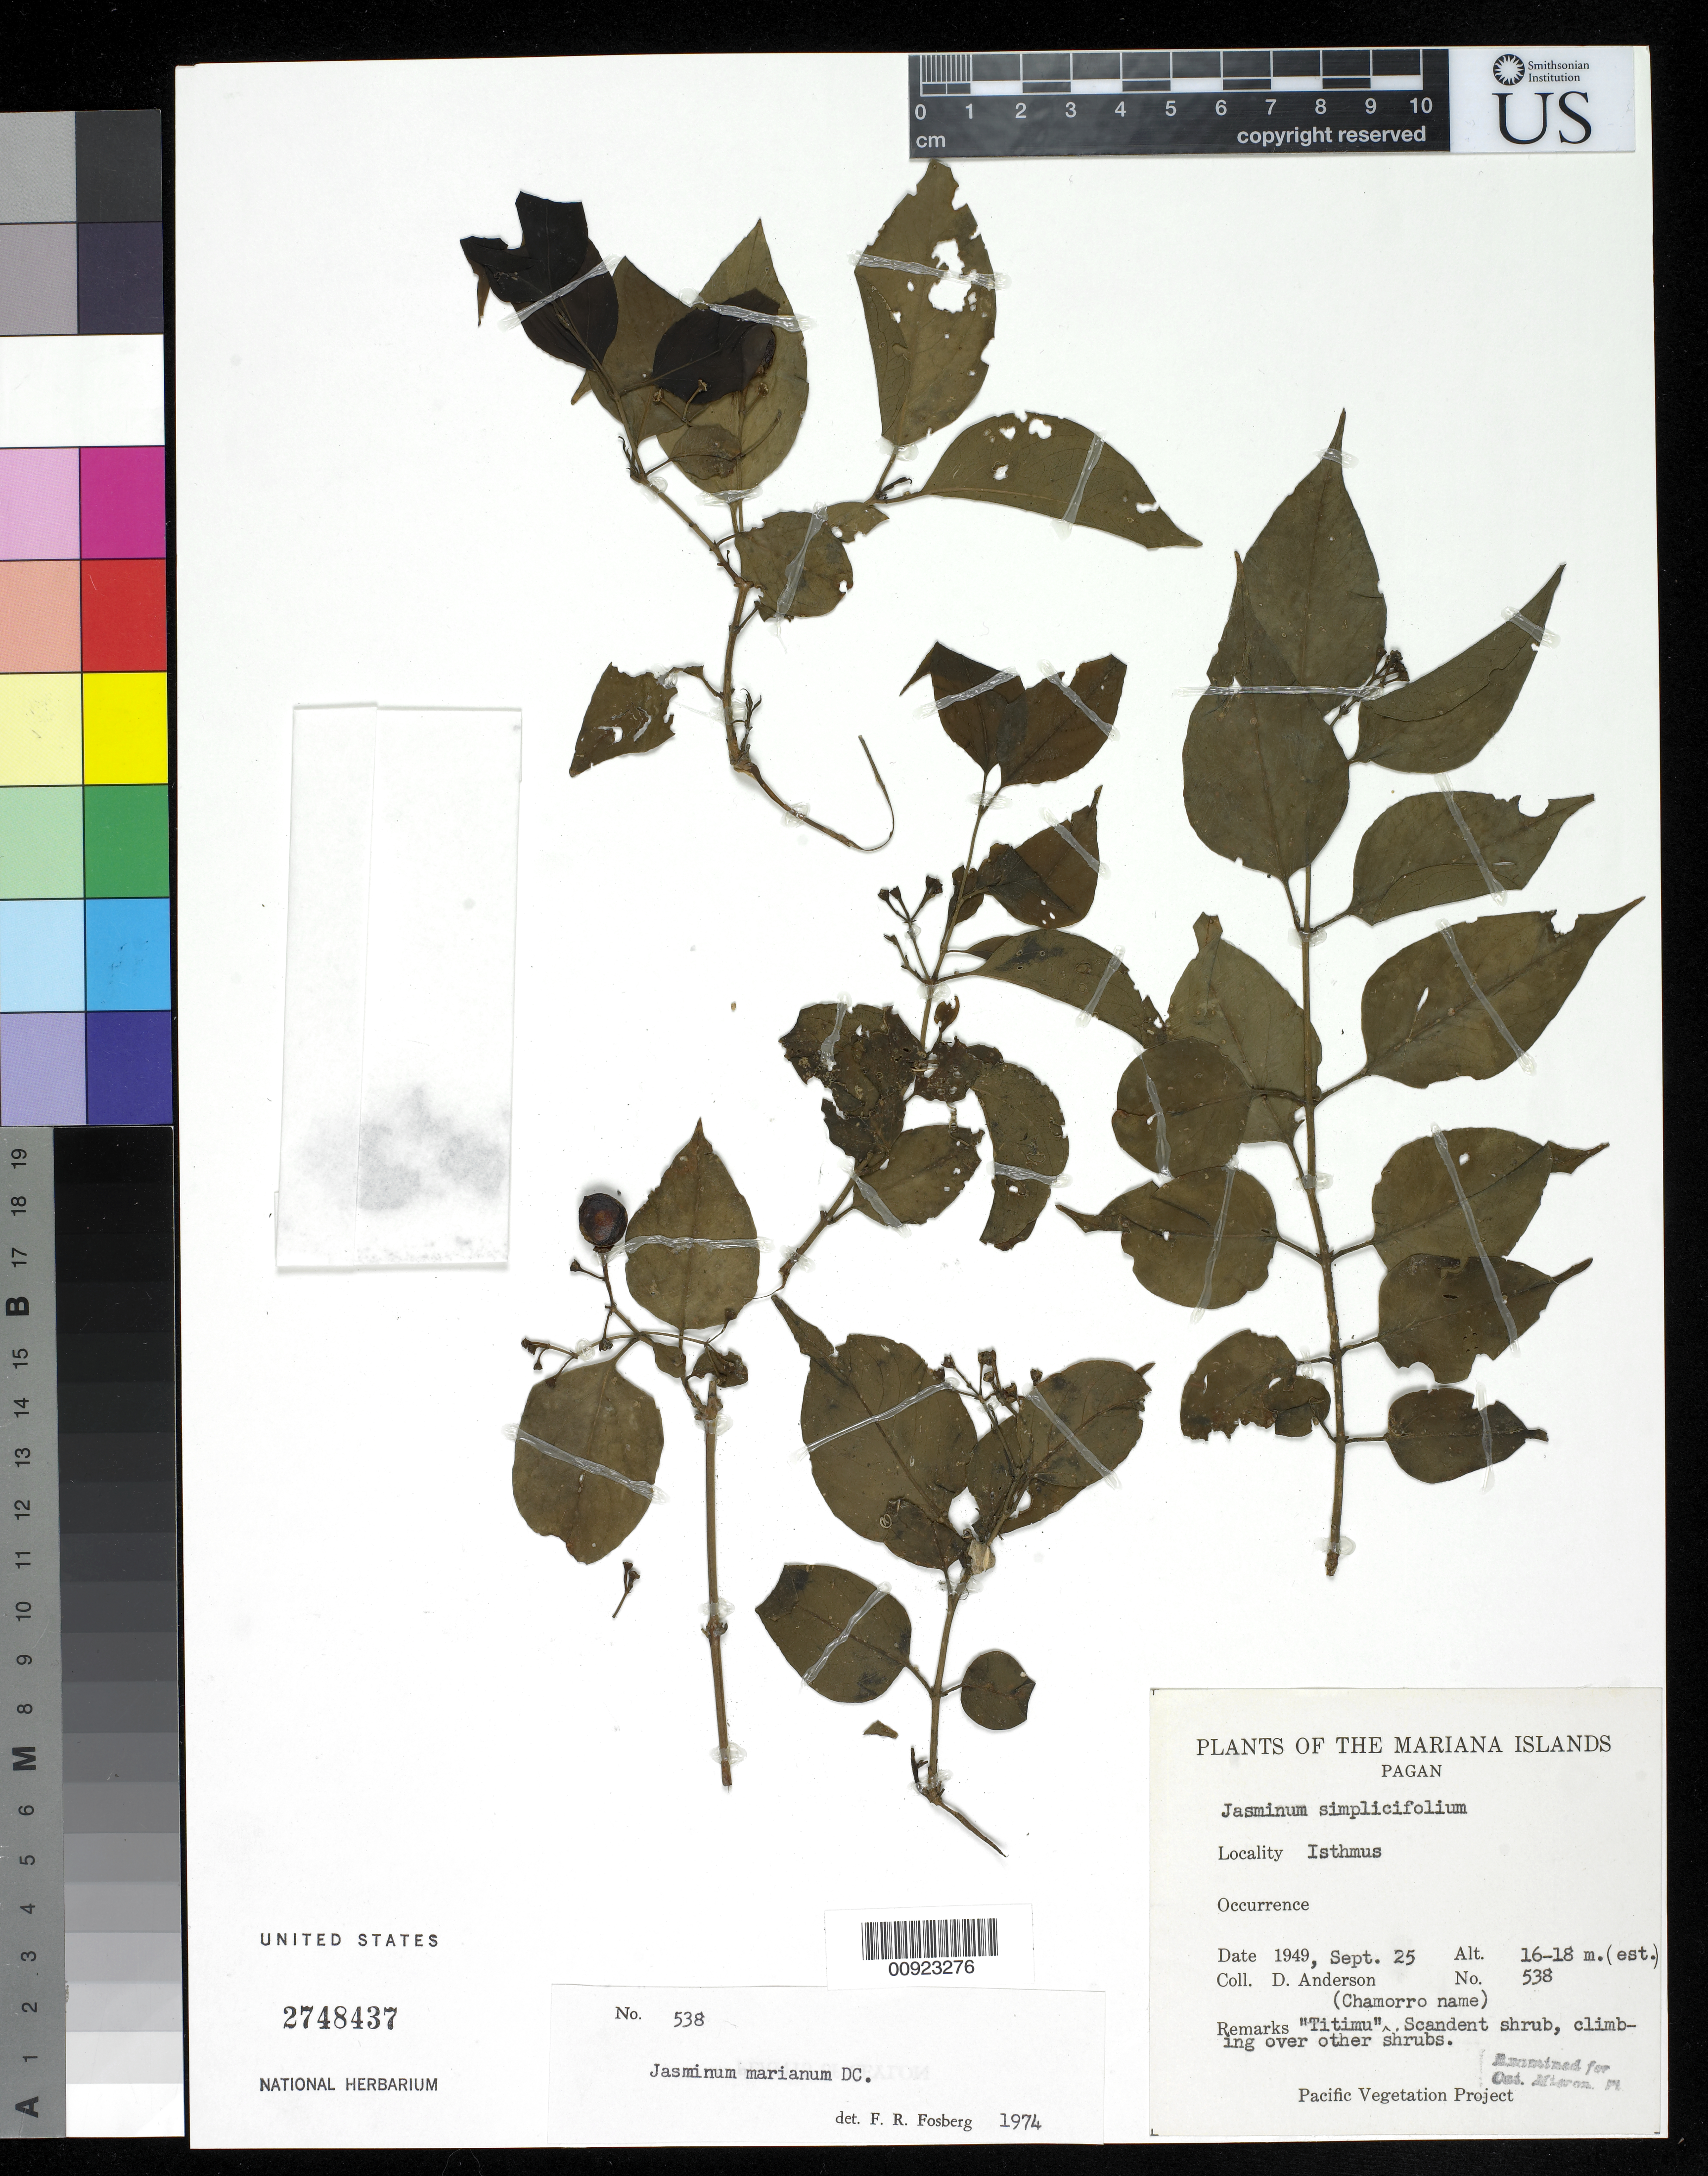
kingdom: Plantae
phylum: Tracheophyta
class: Magnoliopsida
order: Lamiales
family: Oleaceae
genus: Jasminum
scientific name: Jasminum marianum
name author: DC.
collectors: D. Anderson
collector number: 538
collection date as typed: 25 Sep 1949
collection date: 1949-09-25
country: Northern Mariana Islands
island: Pagan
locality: Isthmus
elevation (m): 16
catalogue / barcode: US 923276